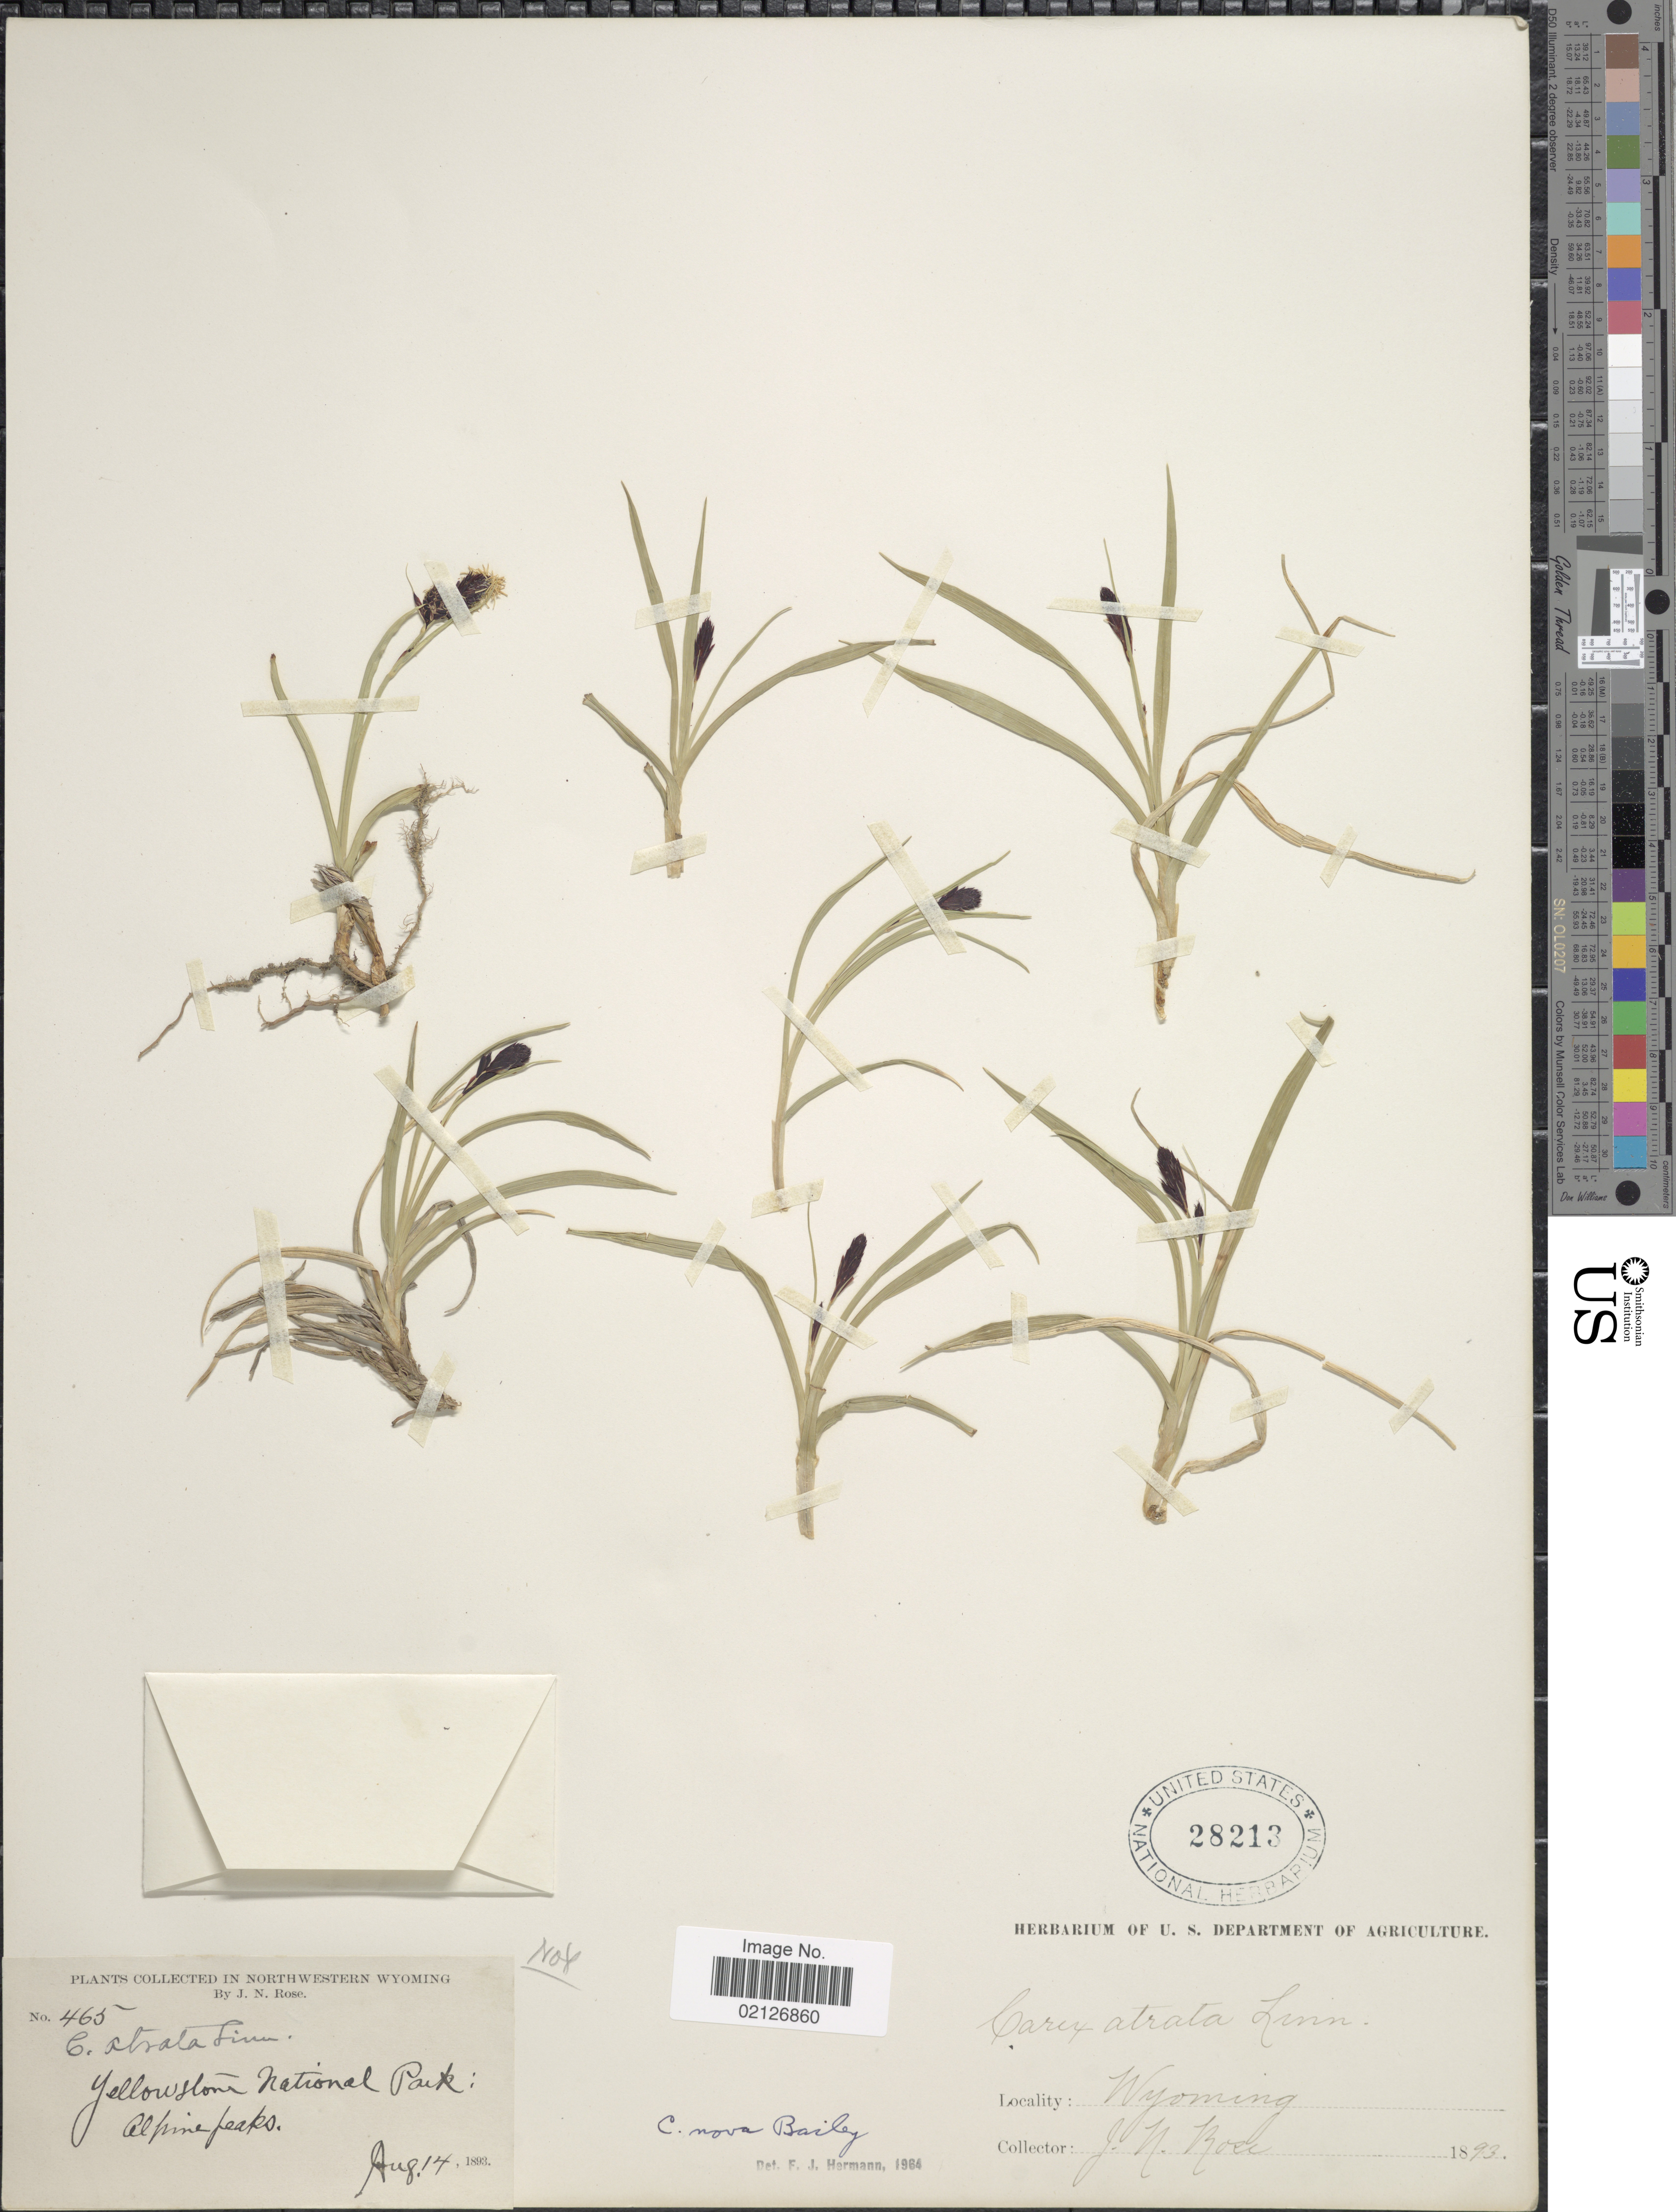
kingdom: Plantae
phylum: Tracheophyta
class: Liliopsida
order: Poales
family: Cyperaceae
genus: Carex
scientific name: Carex nova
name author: L.H. Bailey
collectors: J. N. Rose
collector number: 465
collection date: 1893-08-14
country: United States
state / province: Wyoming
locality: Northwestern Wyoming, Yellowstone National Park, alpine peaks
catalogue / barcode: US 28213